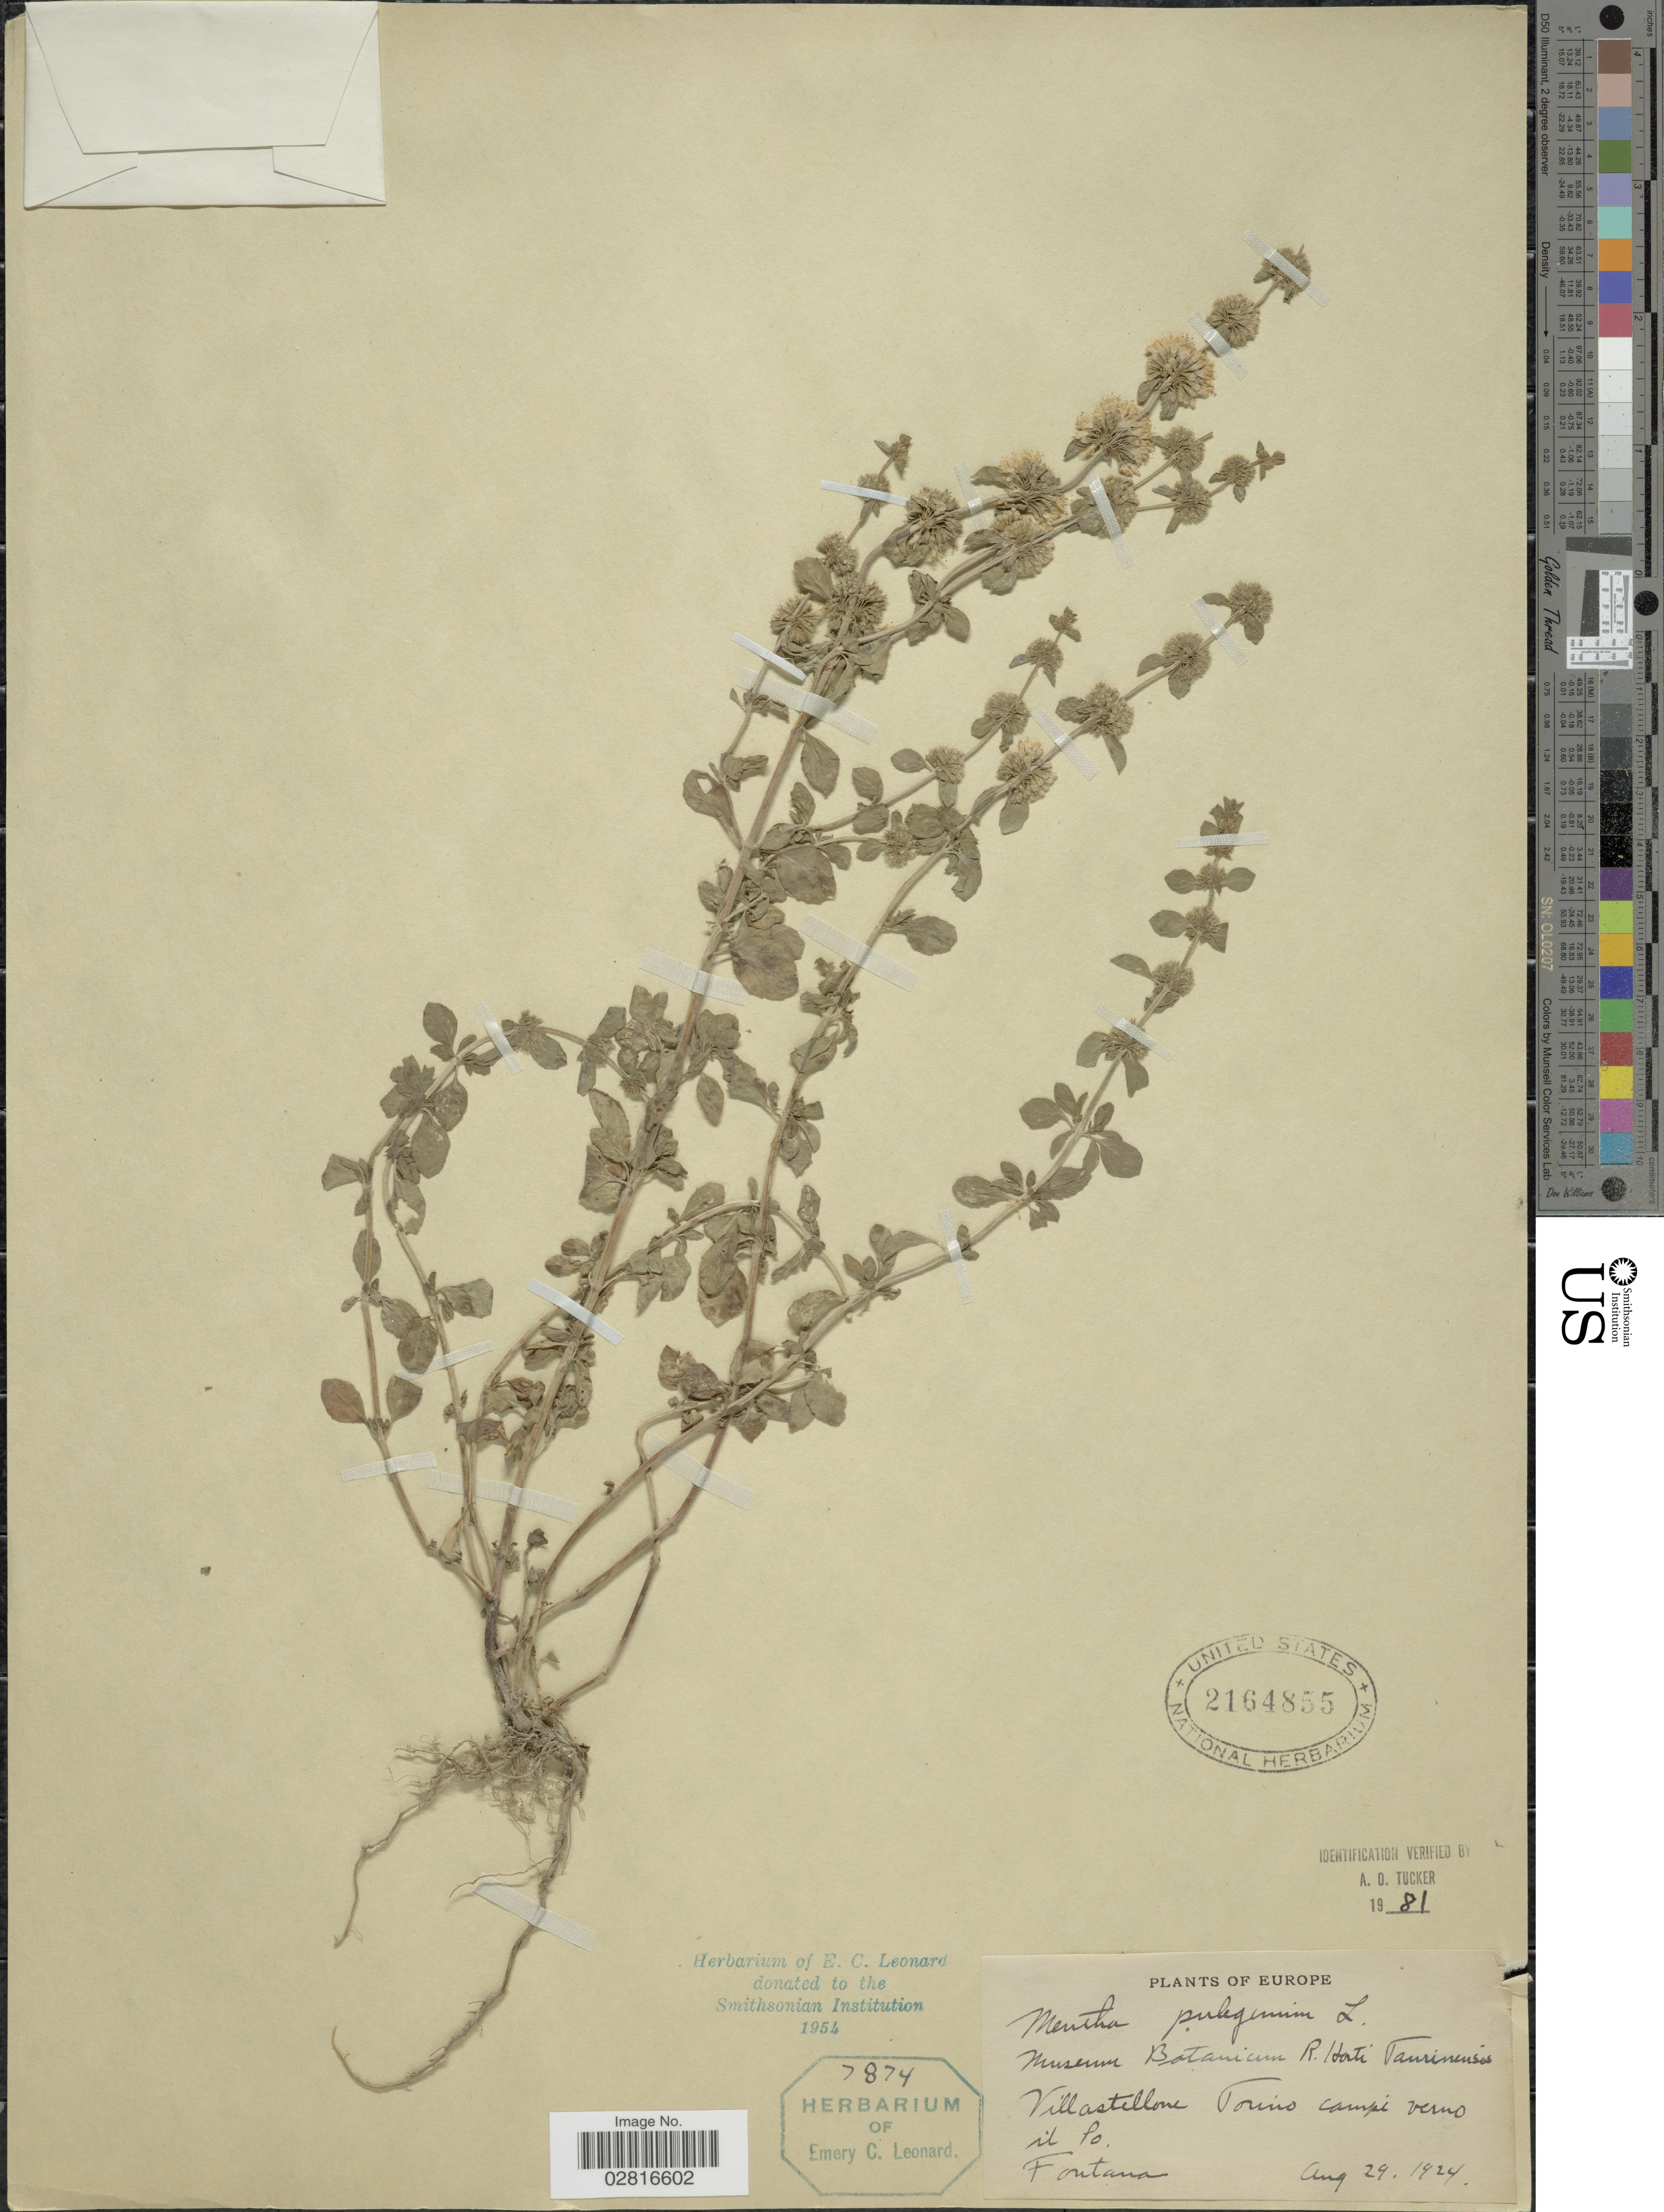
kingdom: Plantae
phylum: Tracheophyta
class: Magnoliopsida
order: Lamiales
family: Lamiaceae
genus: Mentha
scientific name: Mentha pulegium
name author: L.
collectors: Fontana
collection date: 1924-08-29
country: Italy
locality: Villastellone Torino campi. verno il Po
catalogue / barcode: US 2164855